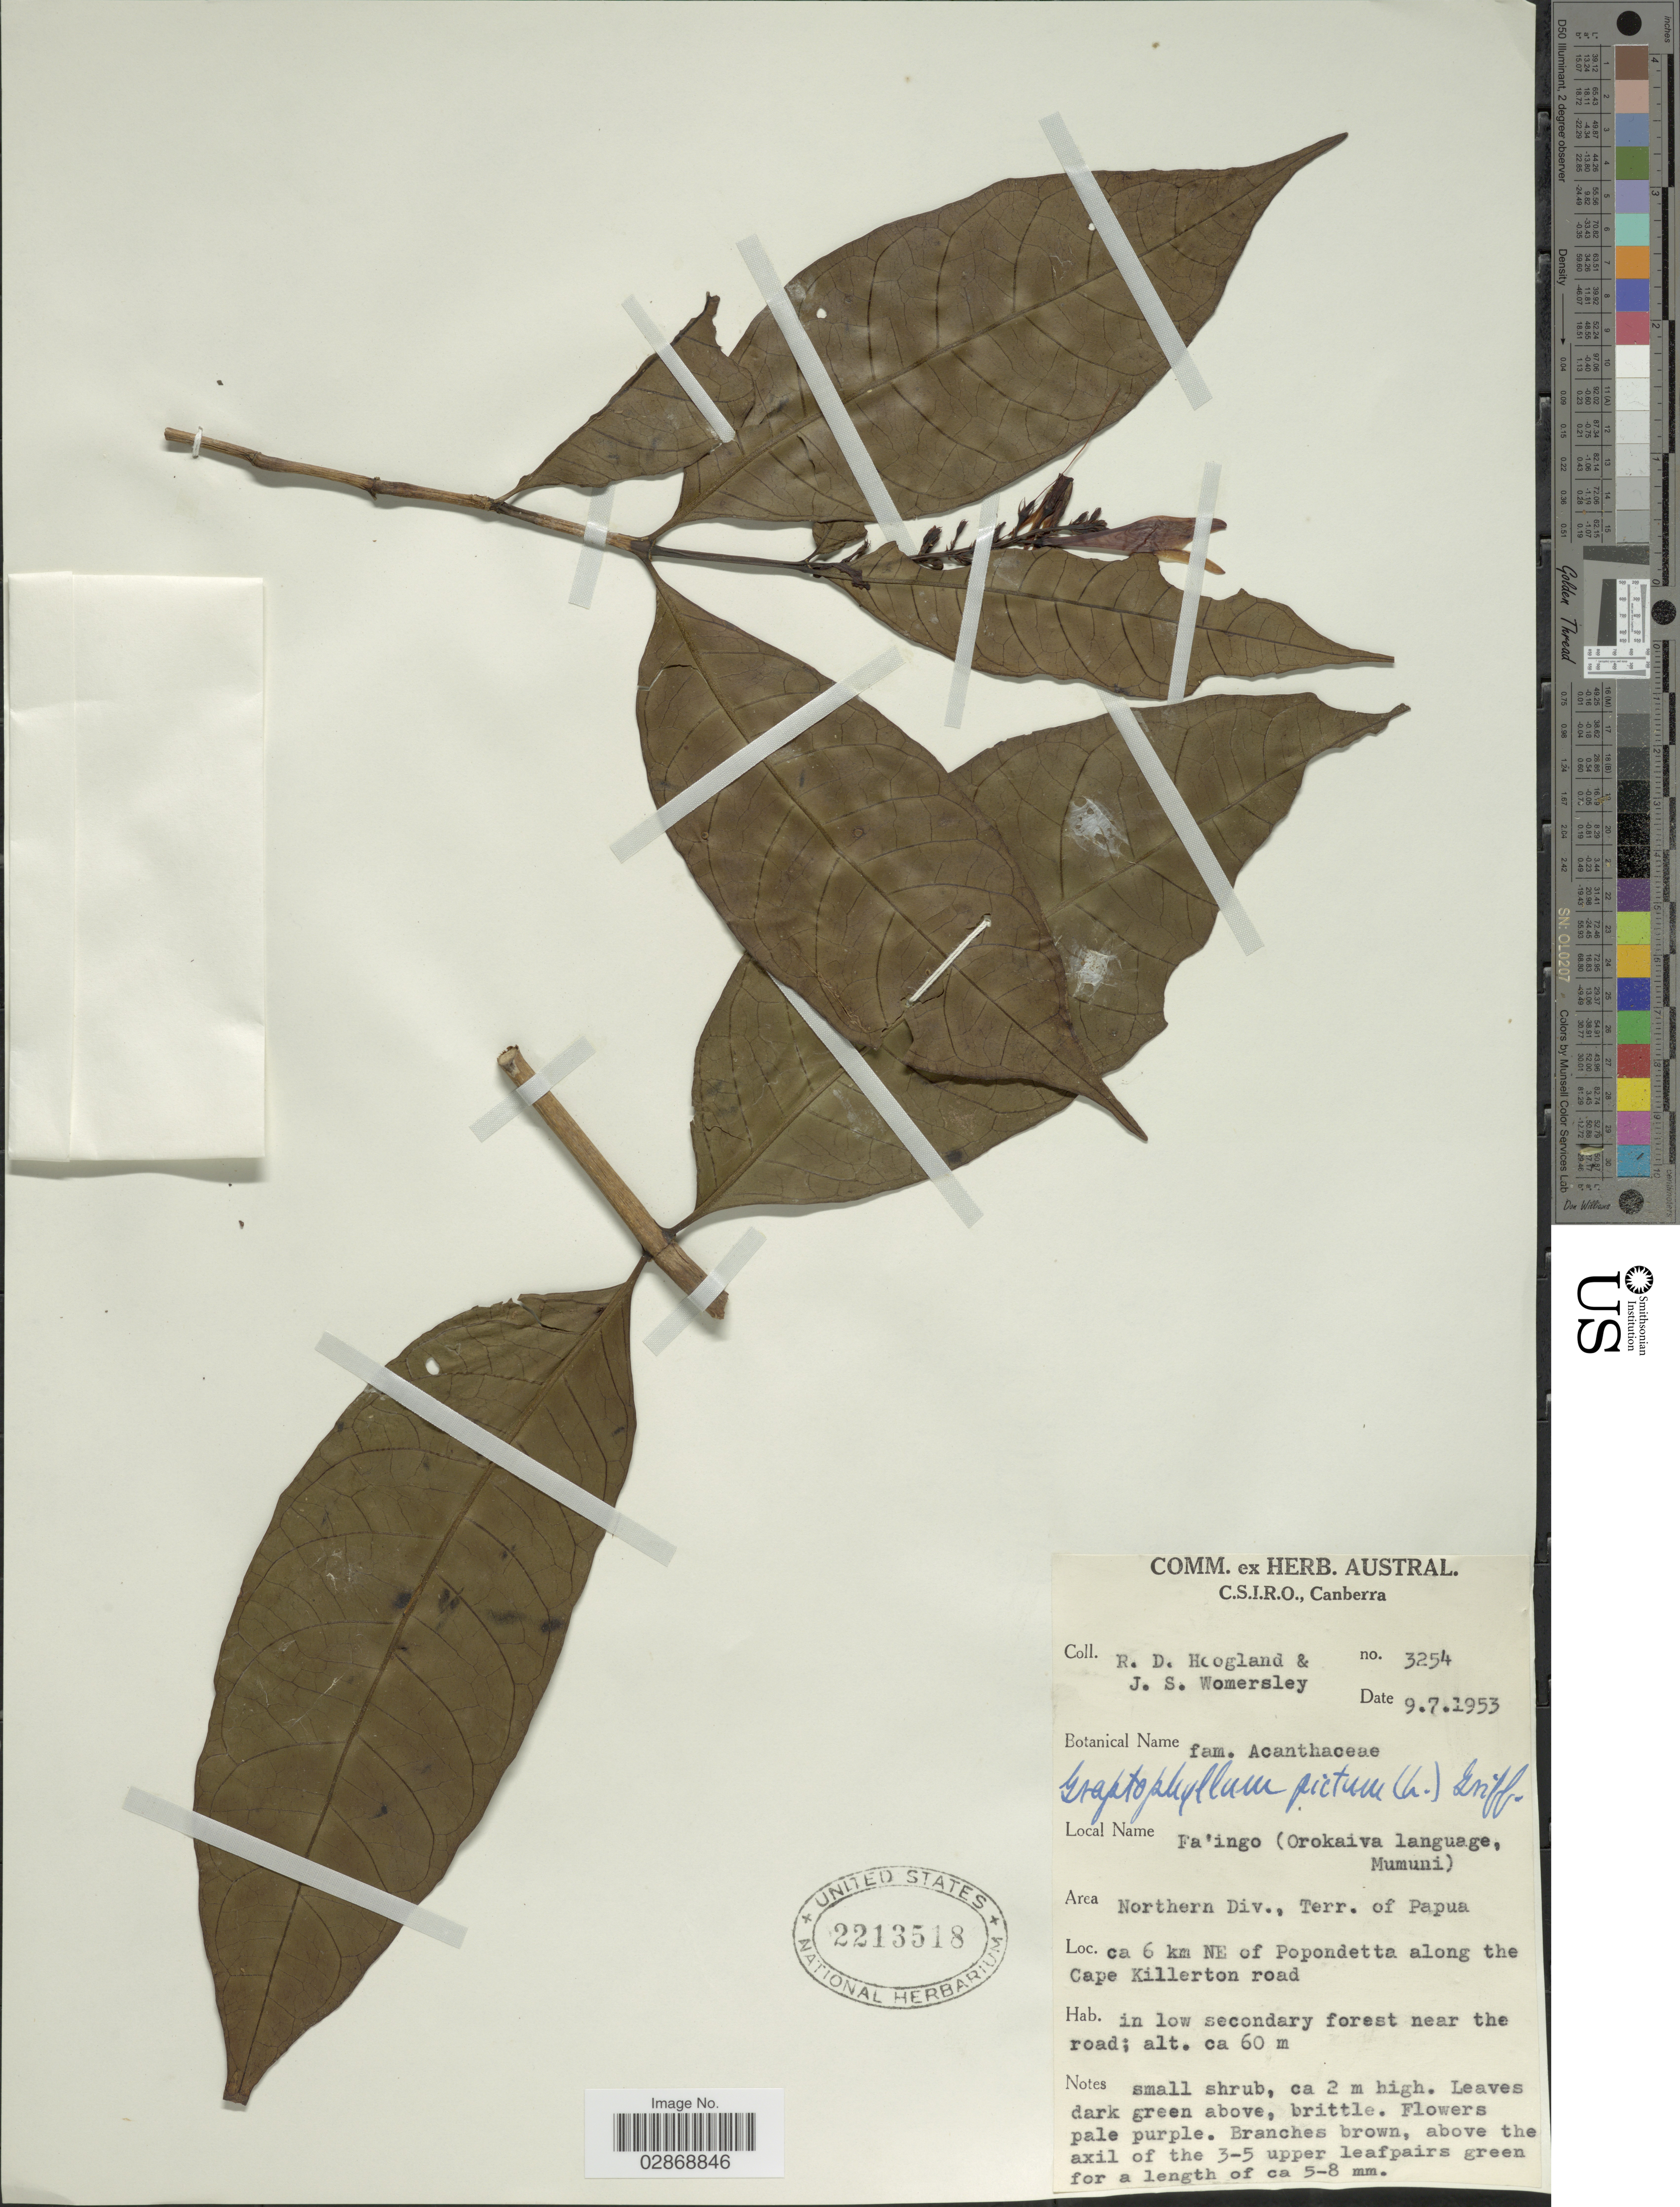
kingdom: Plantae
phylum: Tracheophyta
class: Magnoliopsida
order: Lamiales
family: Acanthaceae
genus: Graptophyllum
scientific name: Graptophyllum pictum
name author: (L.) Griff.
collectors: R. D. Hoogland & J. S. Womersley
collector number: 3254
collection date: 1953-07-09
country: Papua New Guinea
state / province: Northern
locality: Area Northern Div., Terr. of Papua. Ca 6 km NE of Popondetta along the Cape Killerton road.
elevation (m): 60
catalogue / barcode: US 2213518